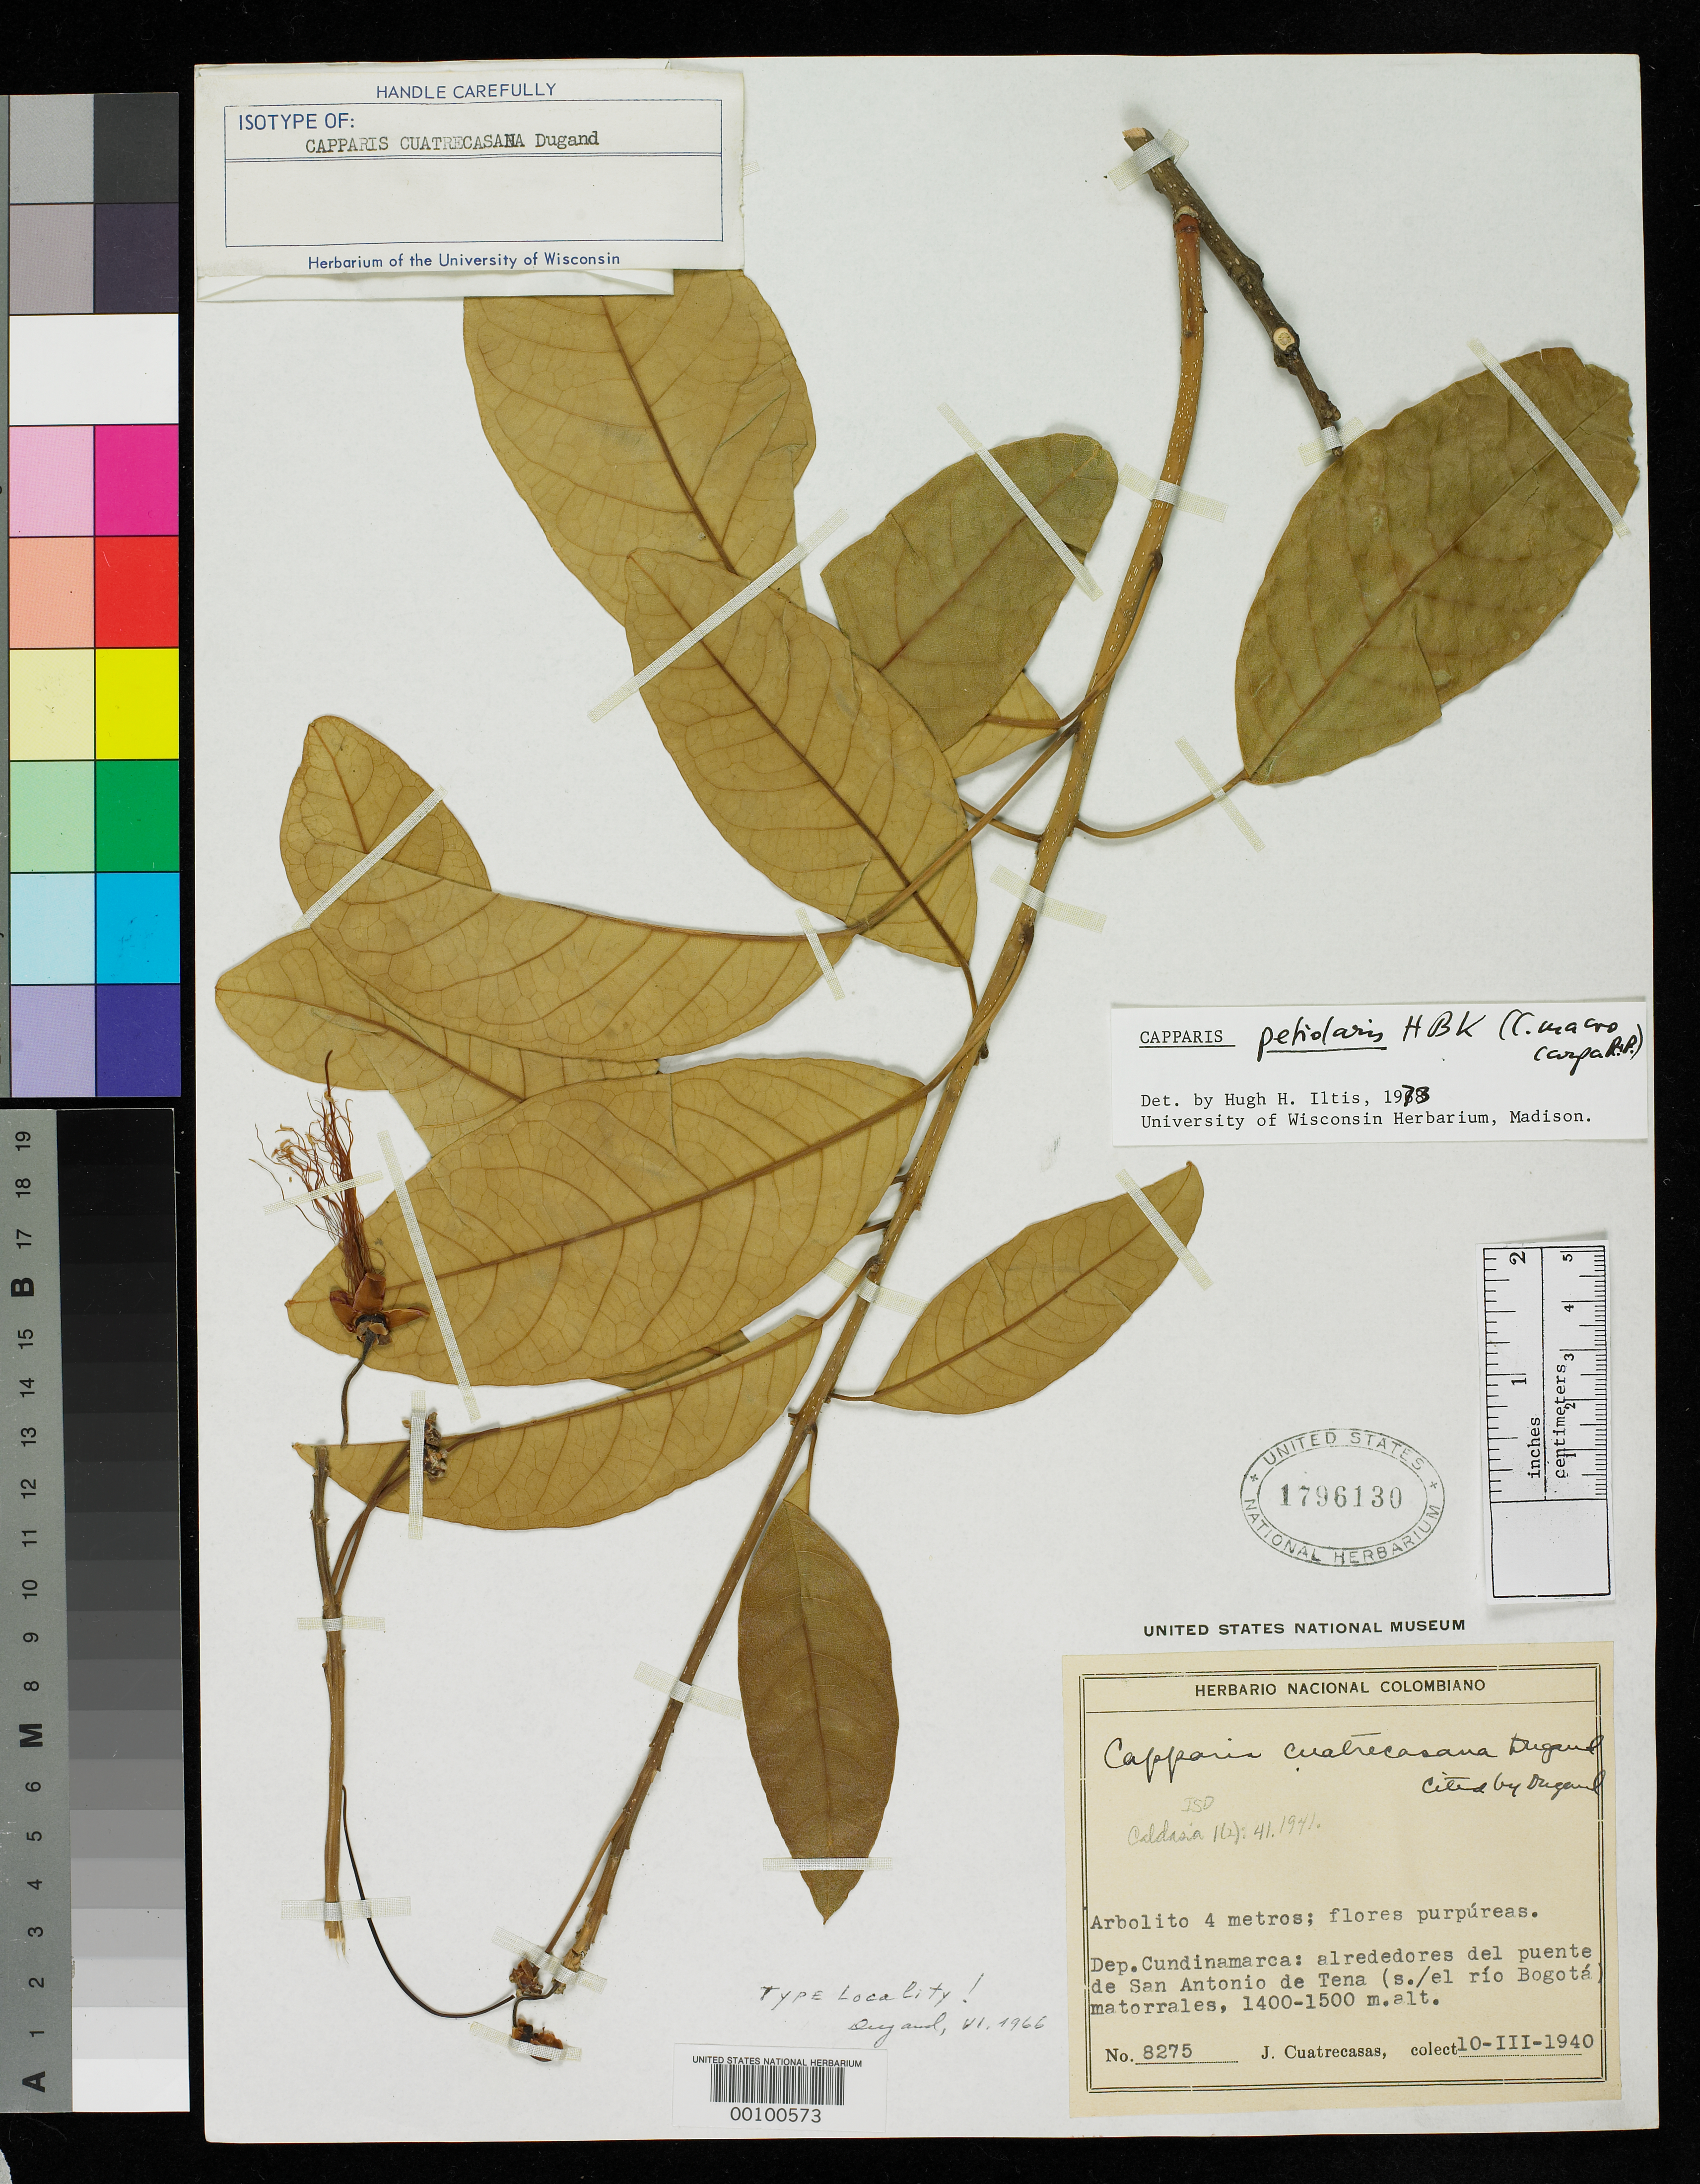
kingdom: Plantae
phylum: Tracheophyta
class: Magnoliopsida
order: Brassicales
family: Capparaceae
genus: Capparis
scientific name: Capparis cuatrecasana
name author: Dugand G.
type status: Isotype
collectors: J. Cuatrecasas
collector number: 8275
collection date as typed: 10 Mar 1940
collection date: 1940-03-10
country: Colombia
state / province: Cundinamarca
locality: Near bridge of San Antonia de Tena, S of Rio Bogota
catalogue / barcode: US 1796130